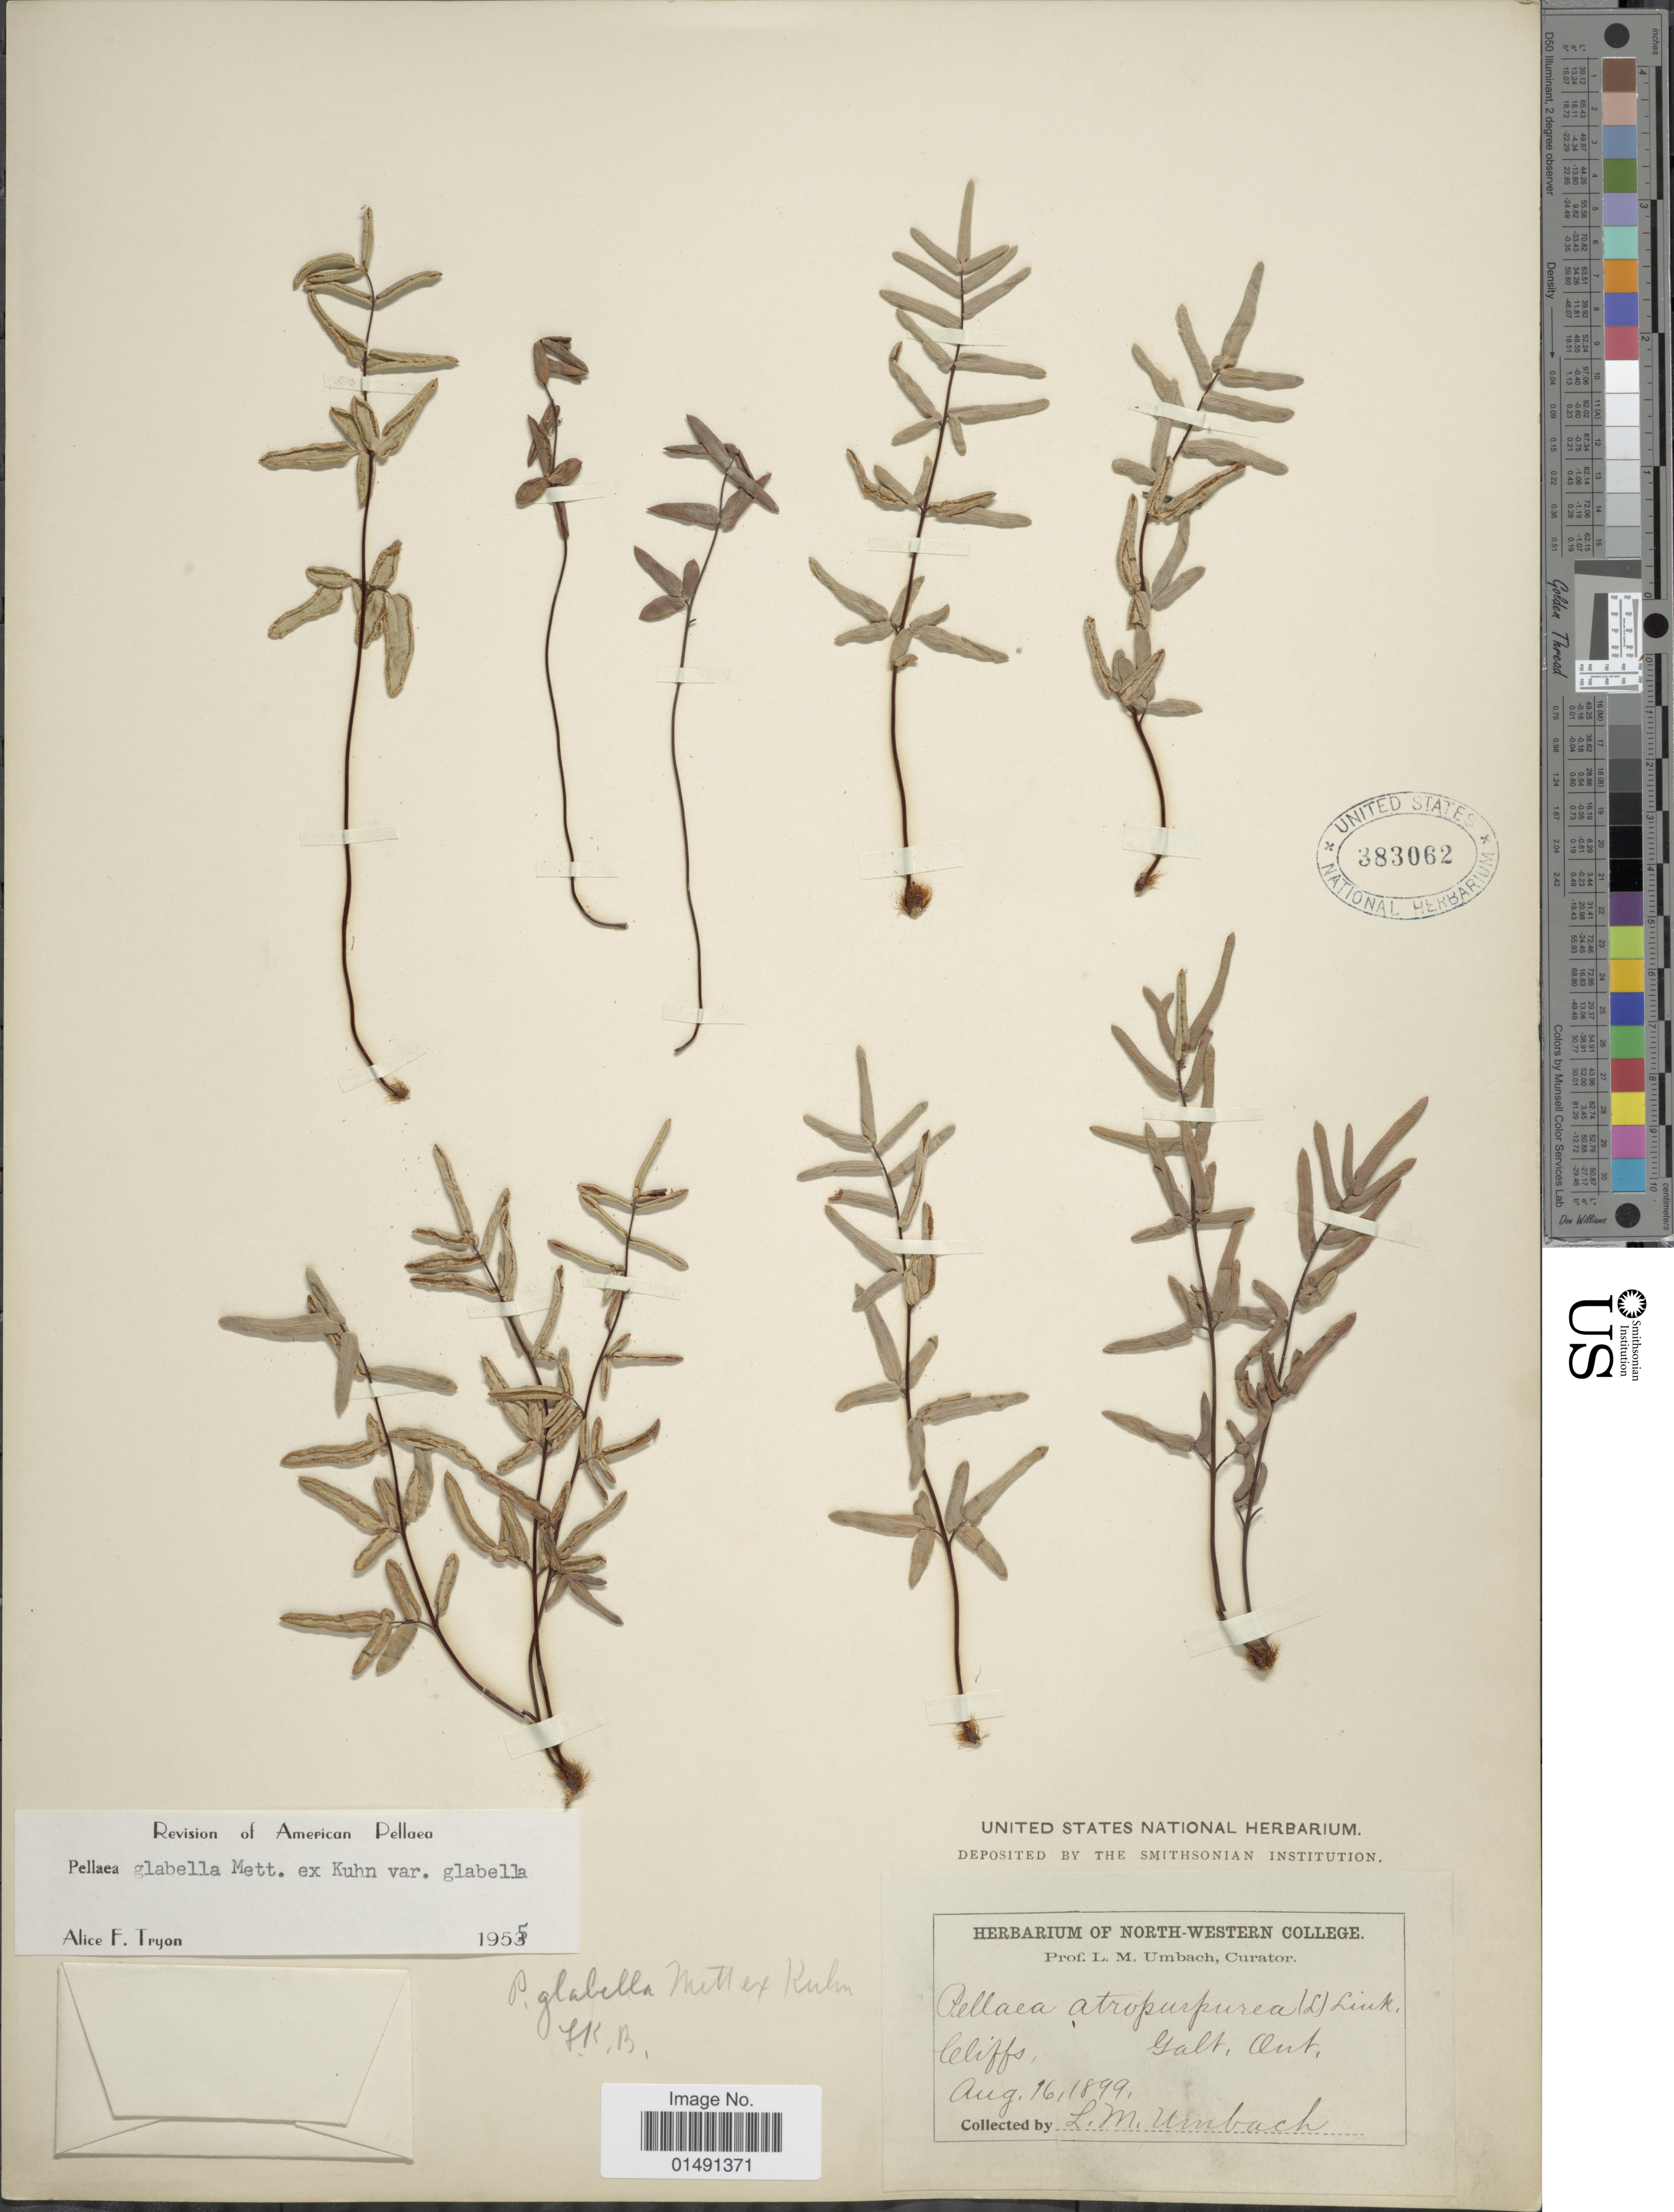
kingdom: Plantae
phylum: Tracheophyta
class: Polypodiopsida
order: Polypodiales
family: Pteridaceae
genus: Pellaea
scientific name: Pellaea glabella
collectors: L. M. Umbach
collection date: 1899-08-16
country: Canada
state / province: Ontario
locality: Cliffs, Galt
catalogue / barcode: US 383062